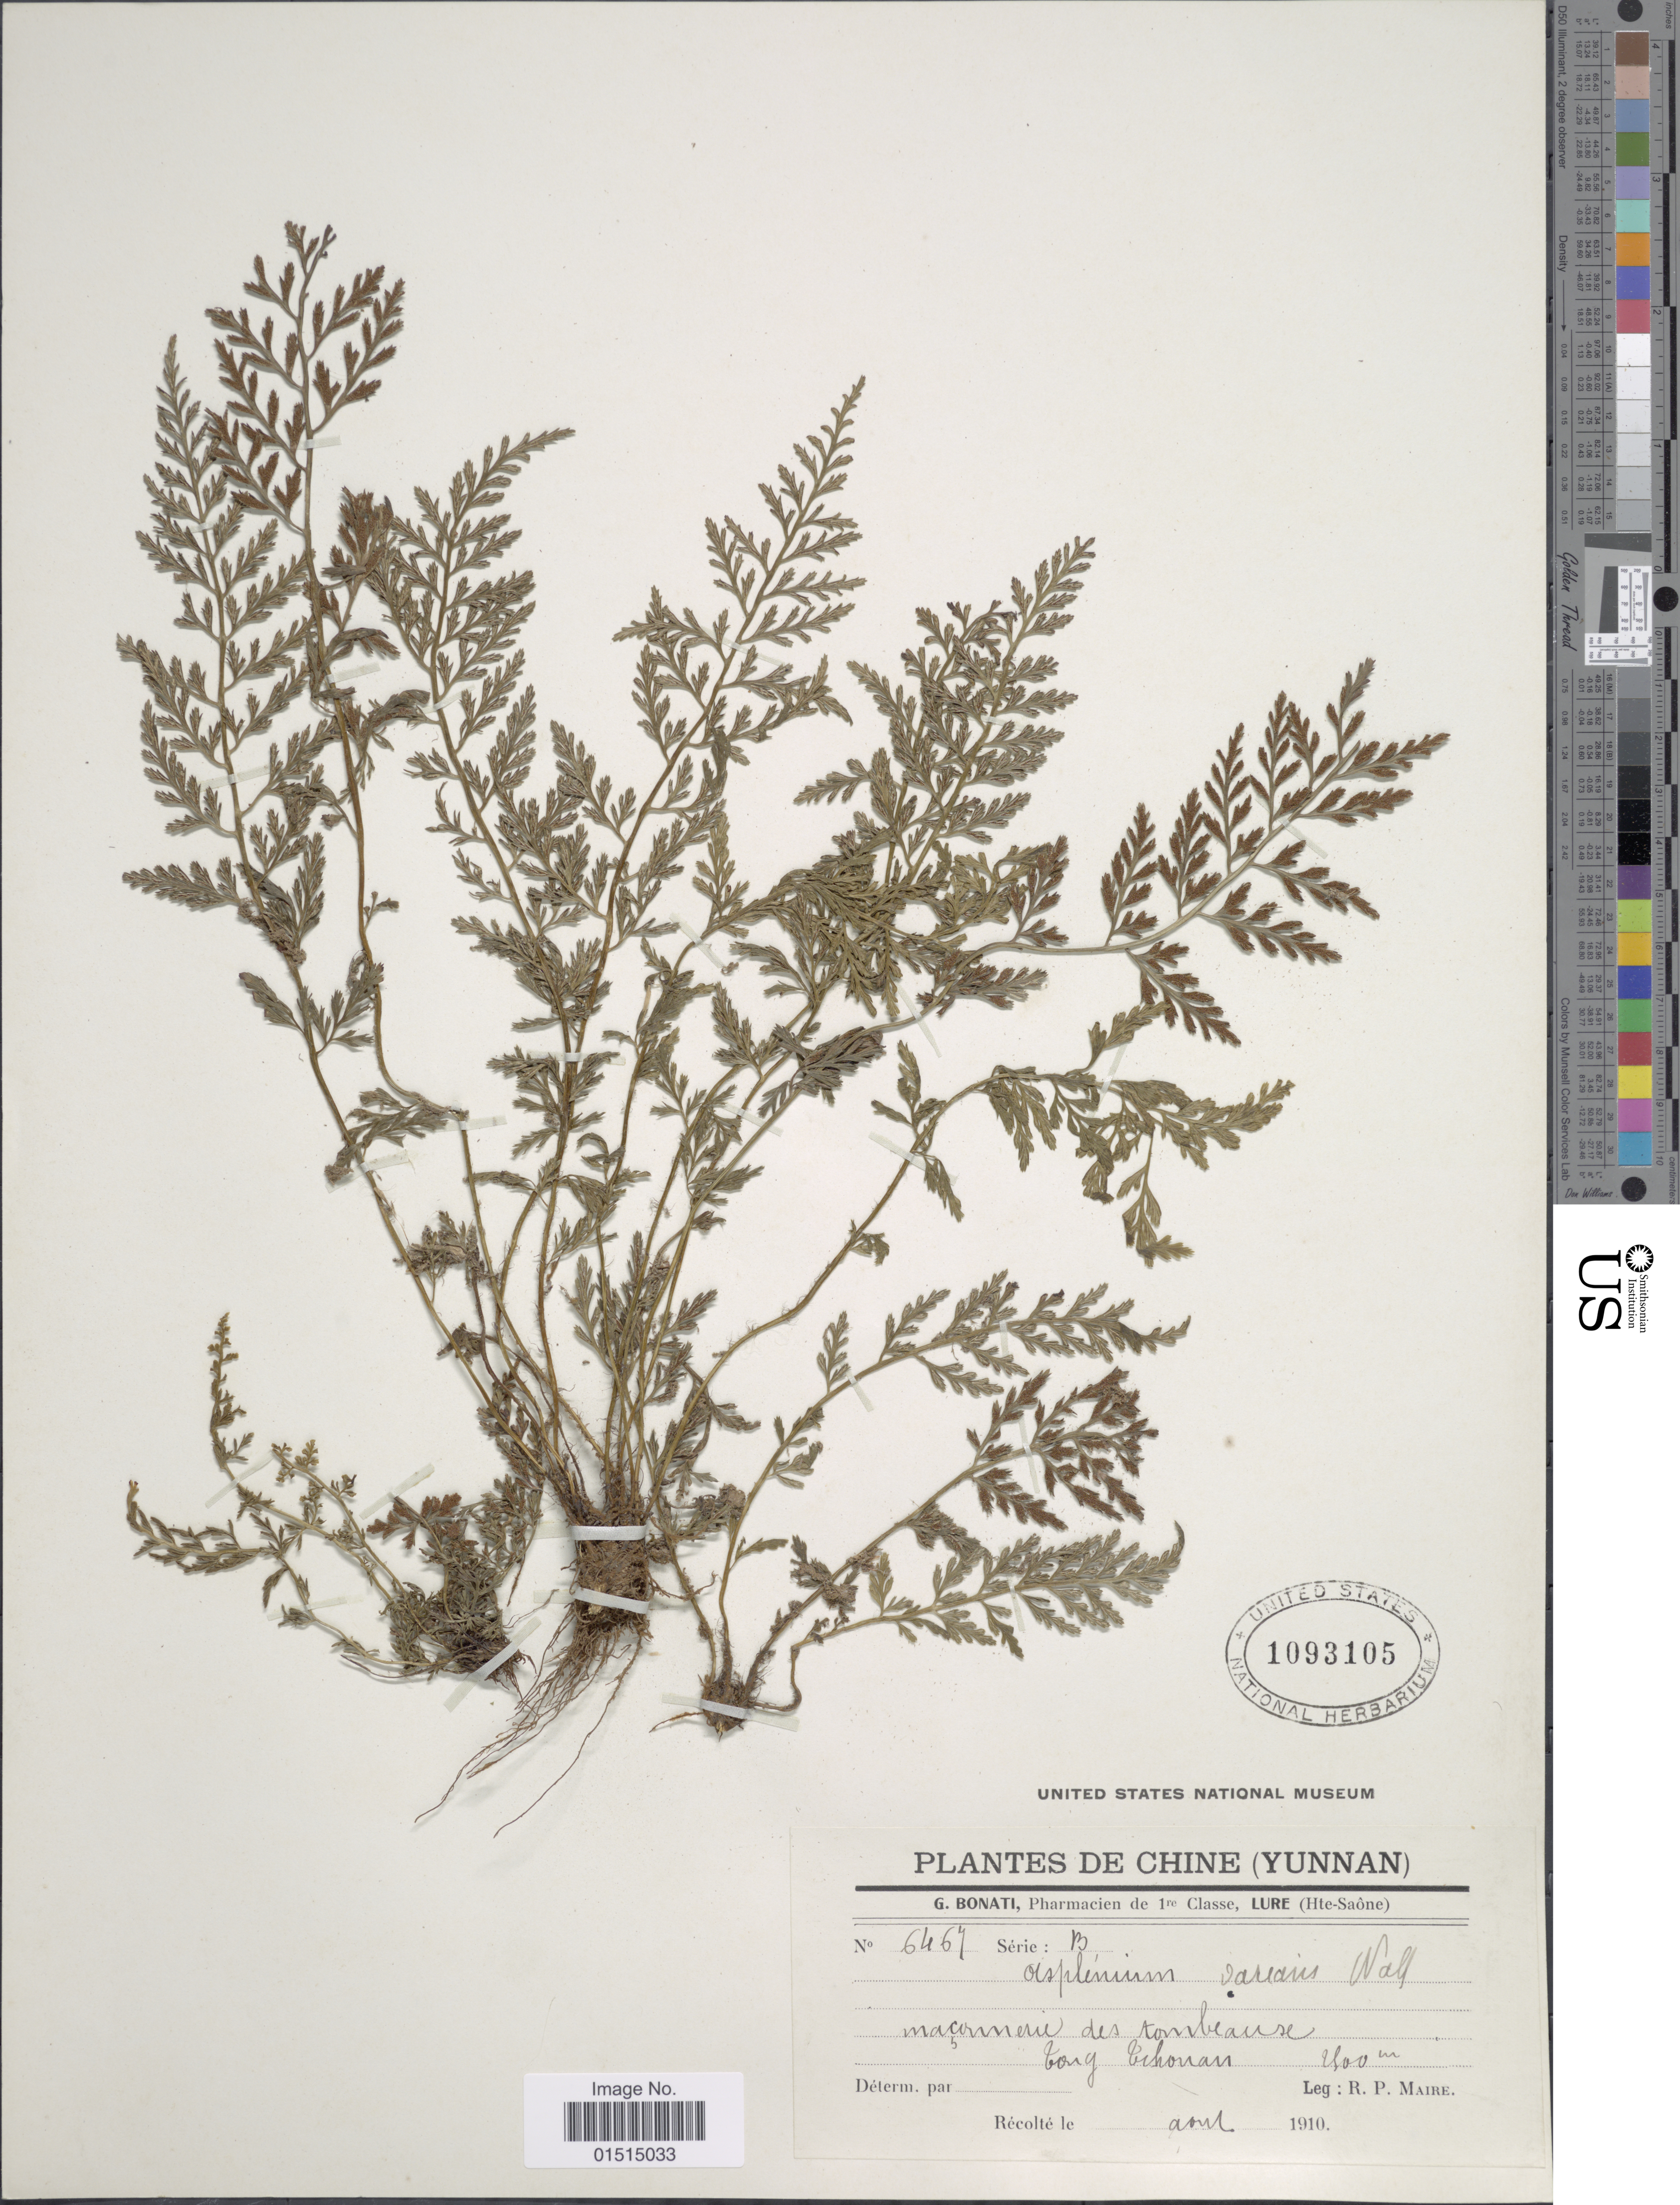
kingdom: Plantae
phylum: Tracheophyta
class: Polypodiopsida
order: Polypodiales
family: Aspleniaceae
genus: Asplenium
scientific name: Asplenium laciniatum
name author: D. Don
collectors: R.-P. Maire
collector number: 6467B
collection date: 1910-08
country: China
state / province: Yunnan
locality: Macornmarie des tombeause bong bchonan [interpreted]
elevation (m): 2800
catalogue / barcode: US 1093105